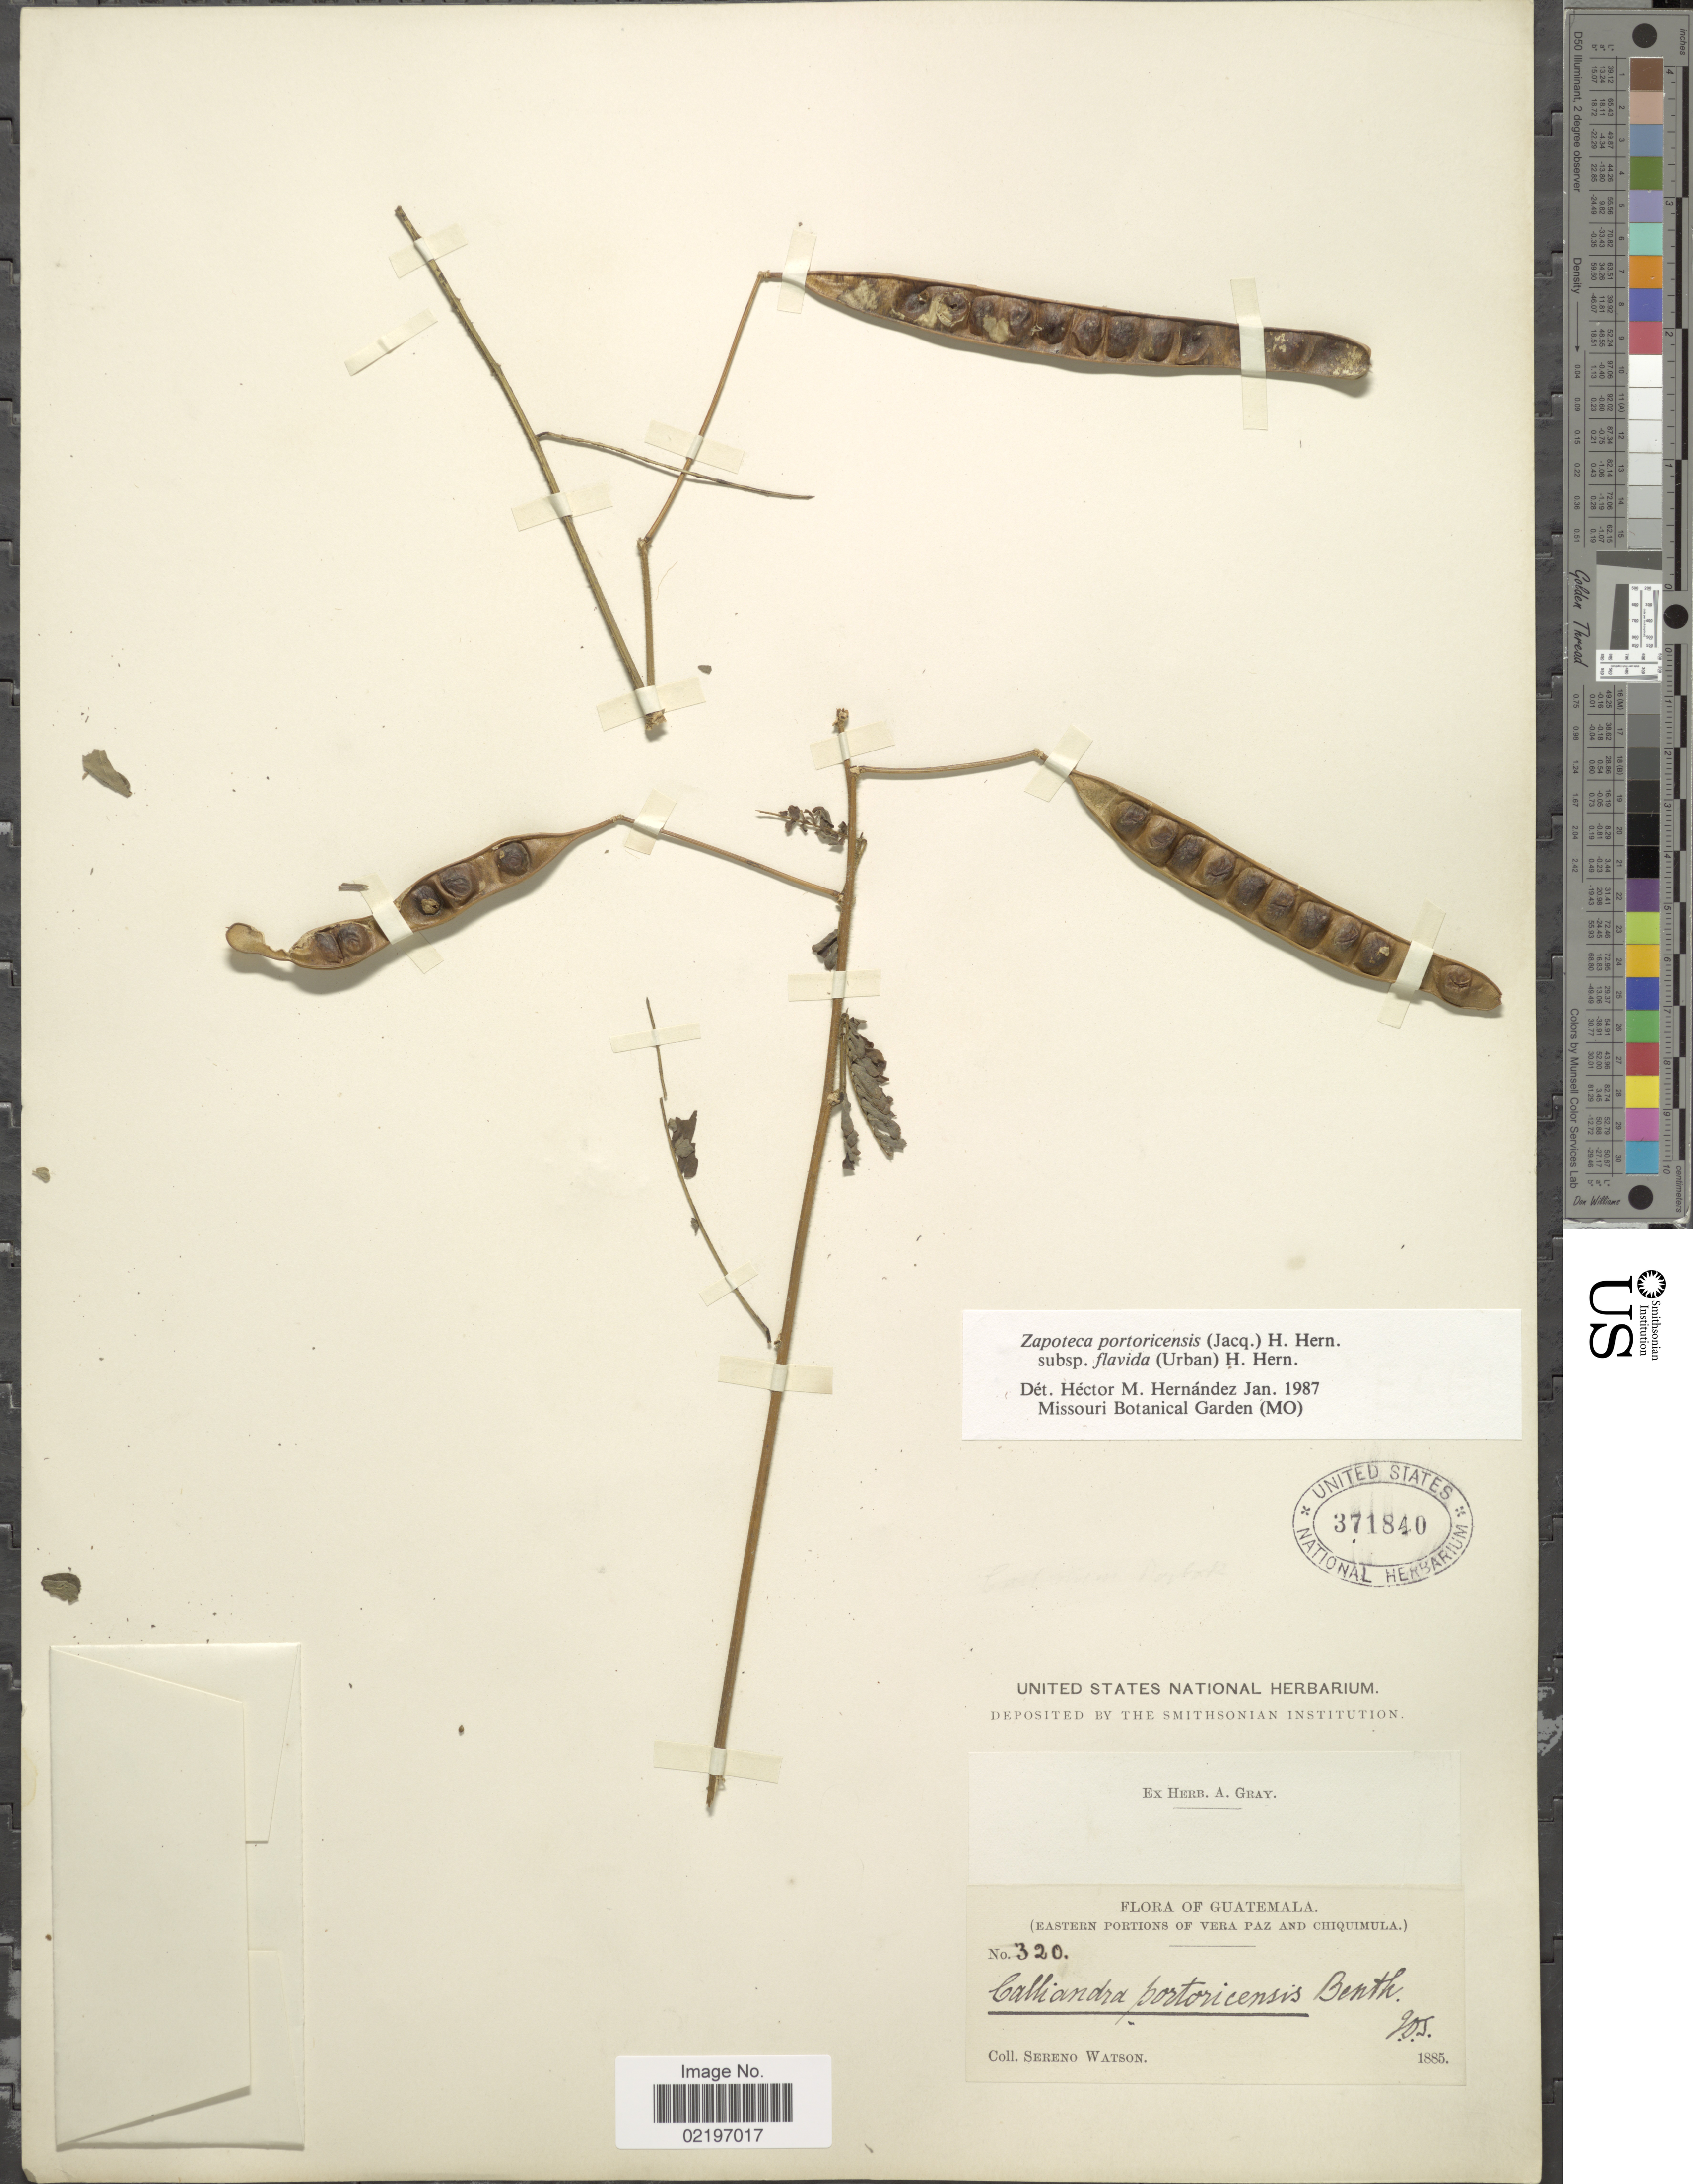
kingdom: Plantae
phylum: Tracheophyta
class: Magnoliopsida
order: Fabales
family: Fabaceae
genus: Zapoteca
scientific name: Zapoteca portoricensis subsp. flavida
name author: (Urb.) H.M. Hern.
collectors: S. Watson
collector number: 320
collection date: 1885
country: Guatemala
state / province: Chiquimula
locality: Eastern portions of Vera Pz and Chiquimula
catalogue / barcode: US 371840